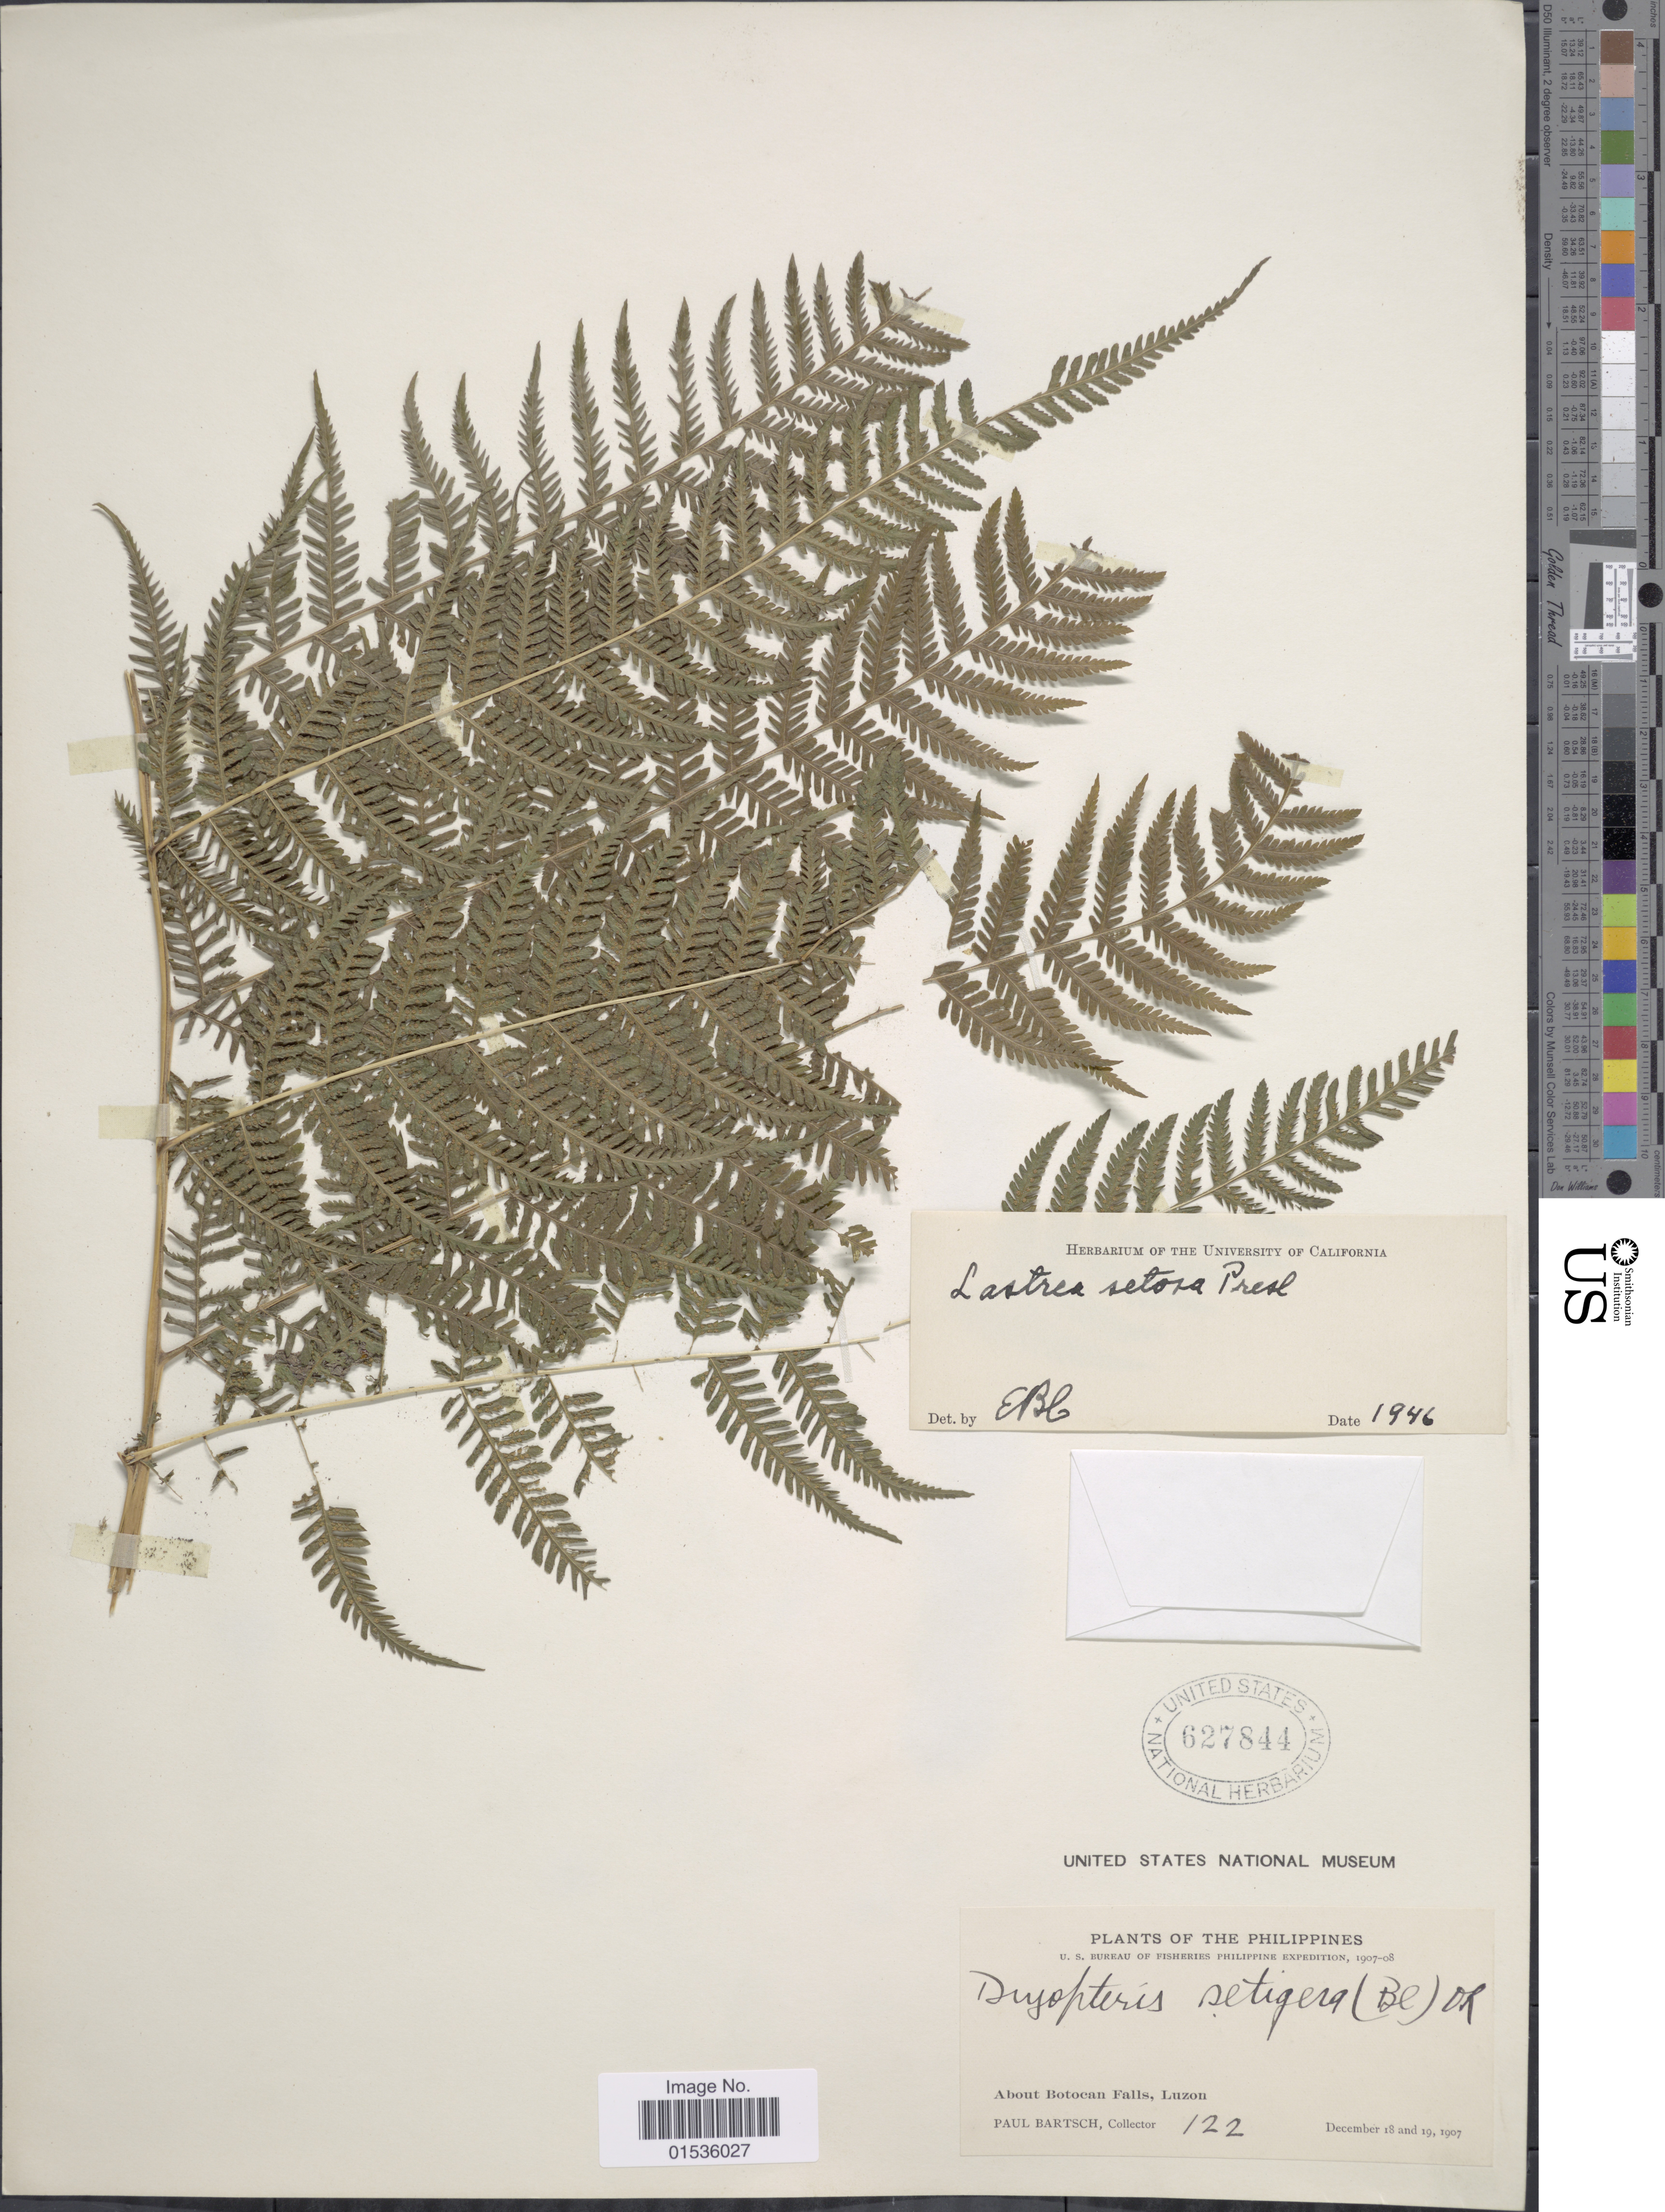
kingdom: Plantae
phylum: Tracheophyta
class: Polypodiopsida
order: Polypodiales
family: Thelypteridaceae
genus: Macrothelypteris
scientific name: Macrothelypteris torresiana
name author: (Gaudich.) Ching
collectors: P. Bartsch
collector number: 122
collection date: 1907-12-18/1907-12-19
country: Philippines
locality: Philippines, About Botocan Falls, Luzon.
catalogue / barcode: US 627844